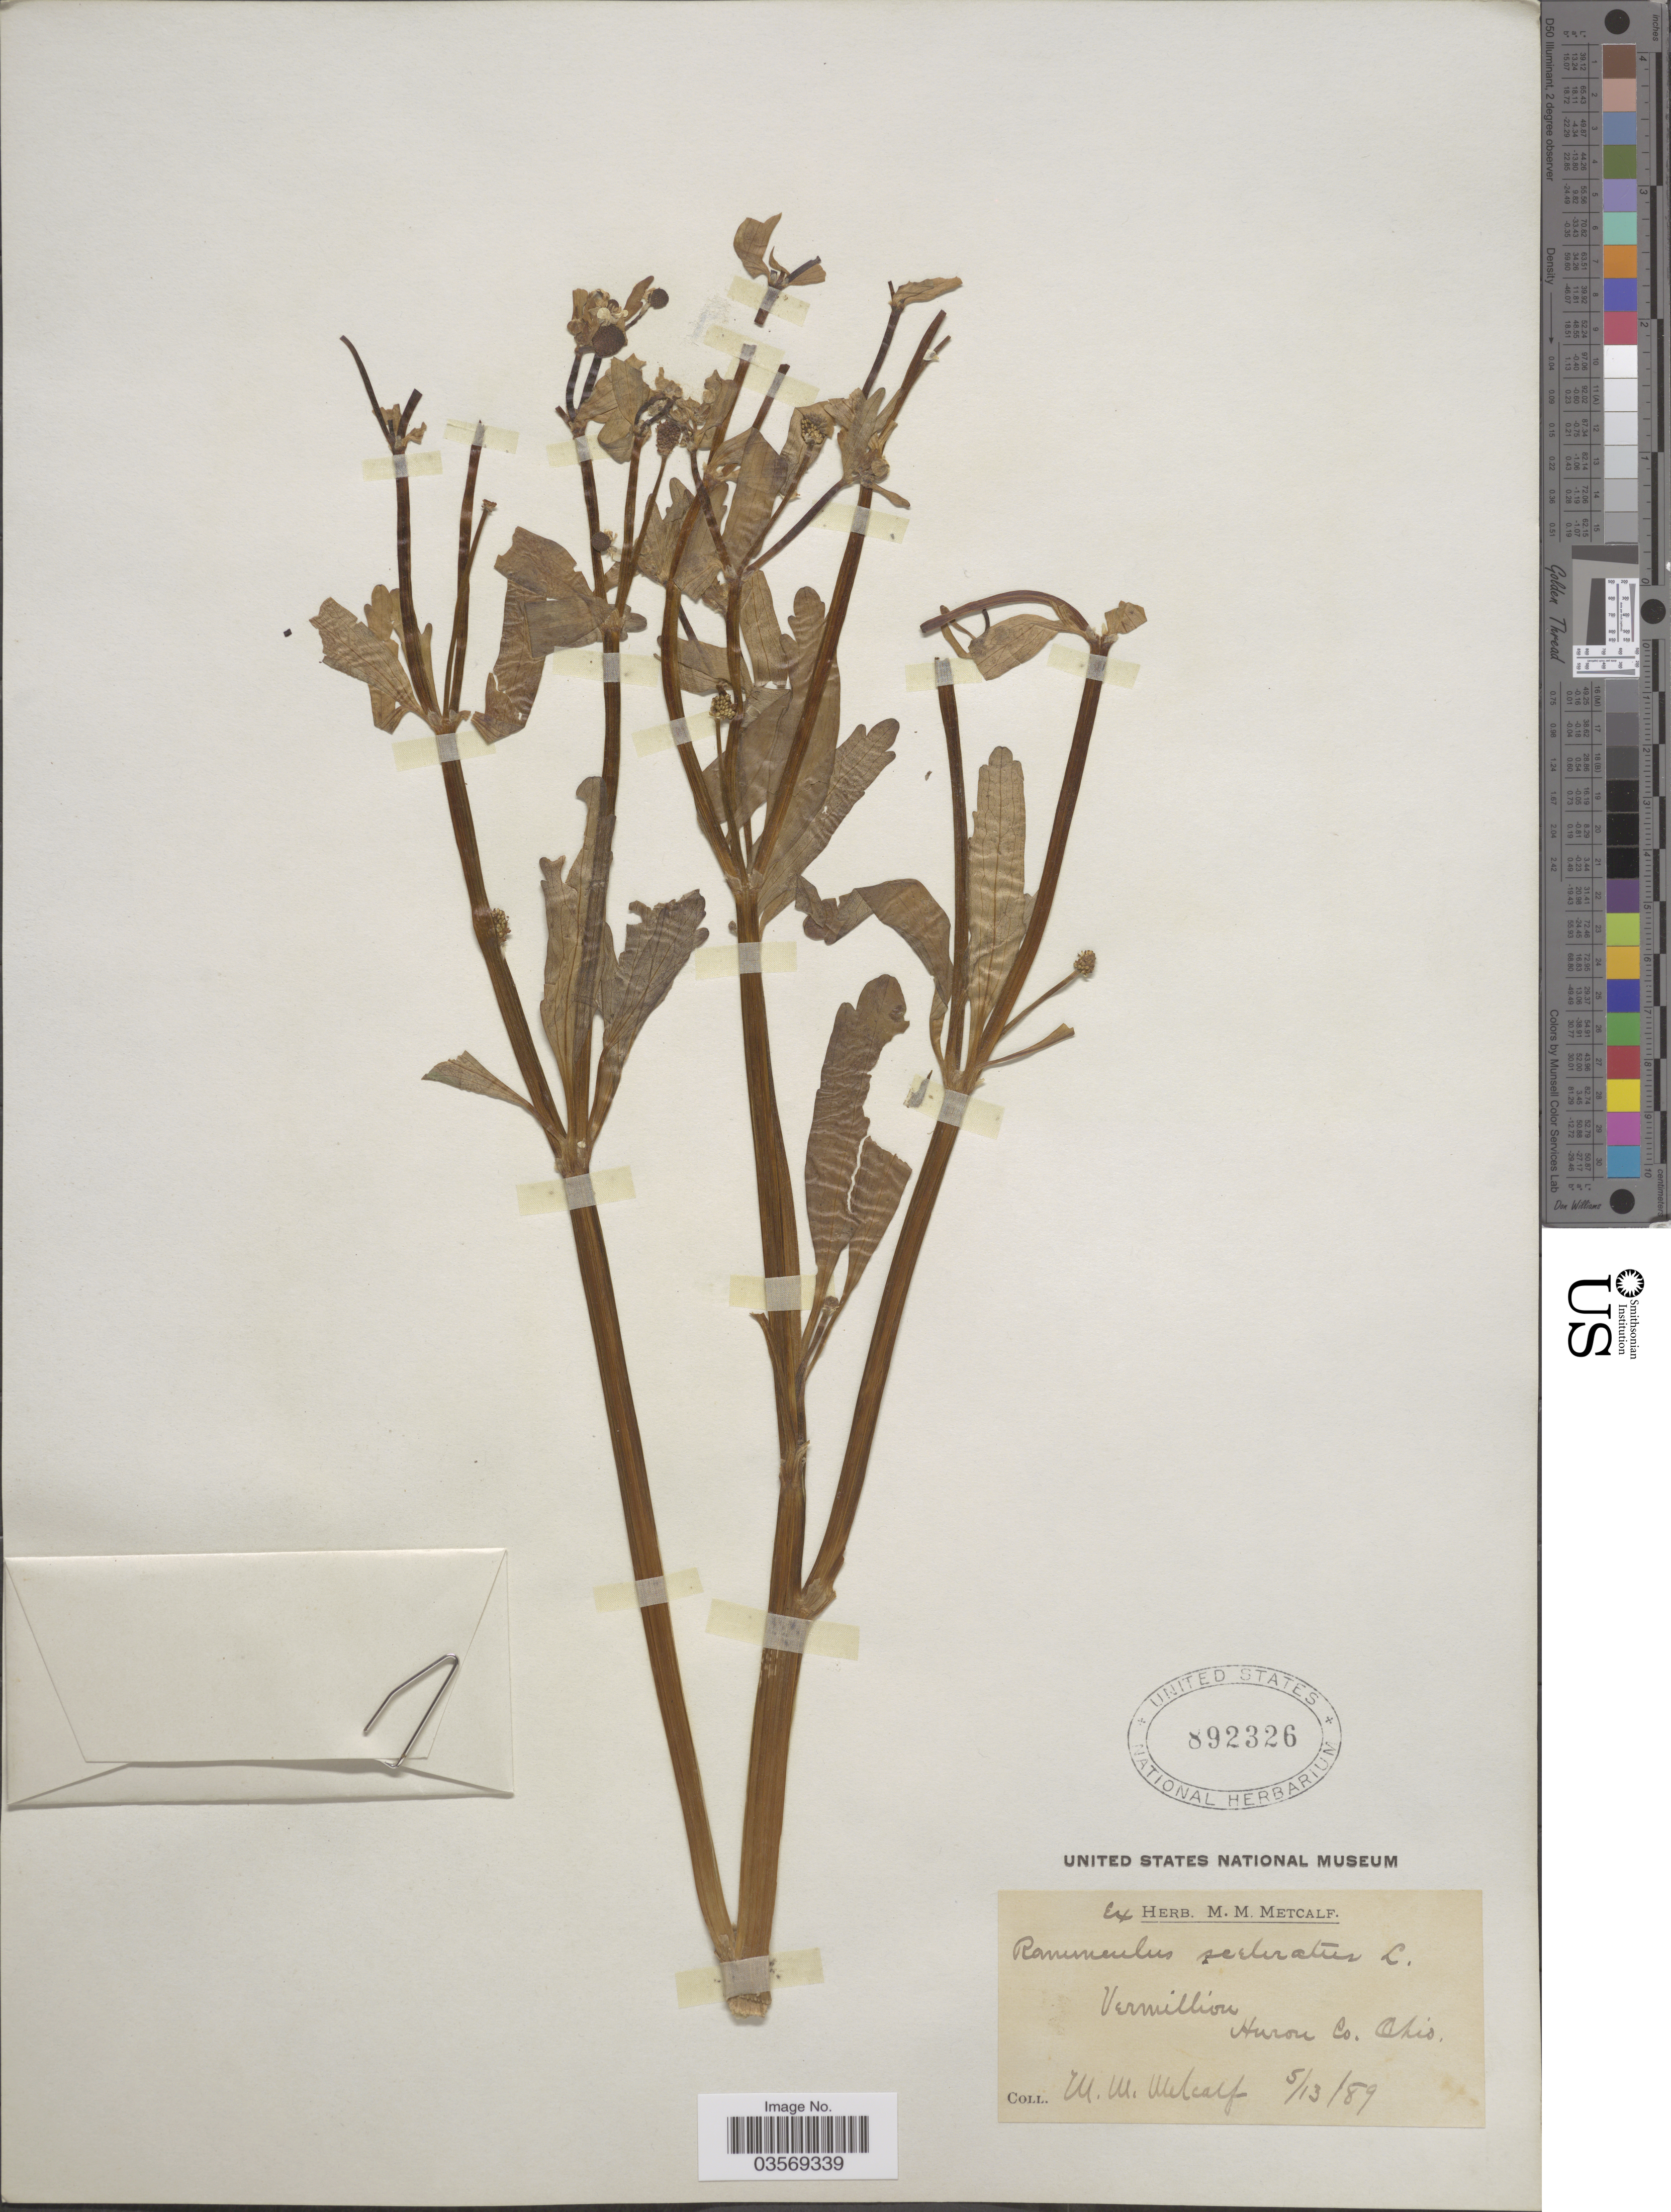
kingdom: Plantae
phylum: Tracheophyta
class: Magnoliopsida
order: Ranunculales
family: Ranunculaceae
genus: Ranunculus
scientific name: Ranunculus sceleratus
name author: L.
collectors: M. Metcalf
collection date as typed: Transcribed d/m/y: 13/5/89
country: United States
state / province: Ohio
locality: Vermillion. Huron Co.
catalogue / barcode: US 892326